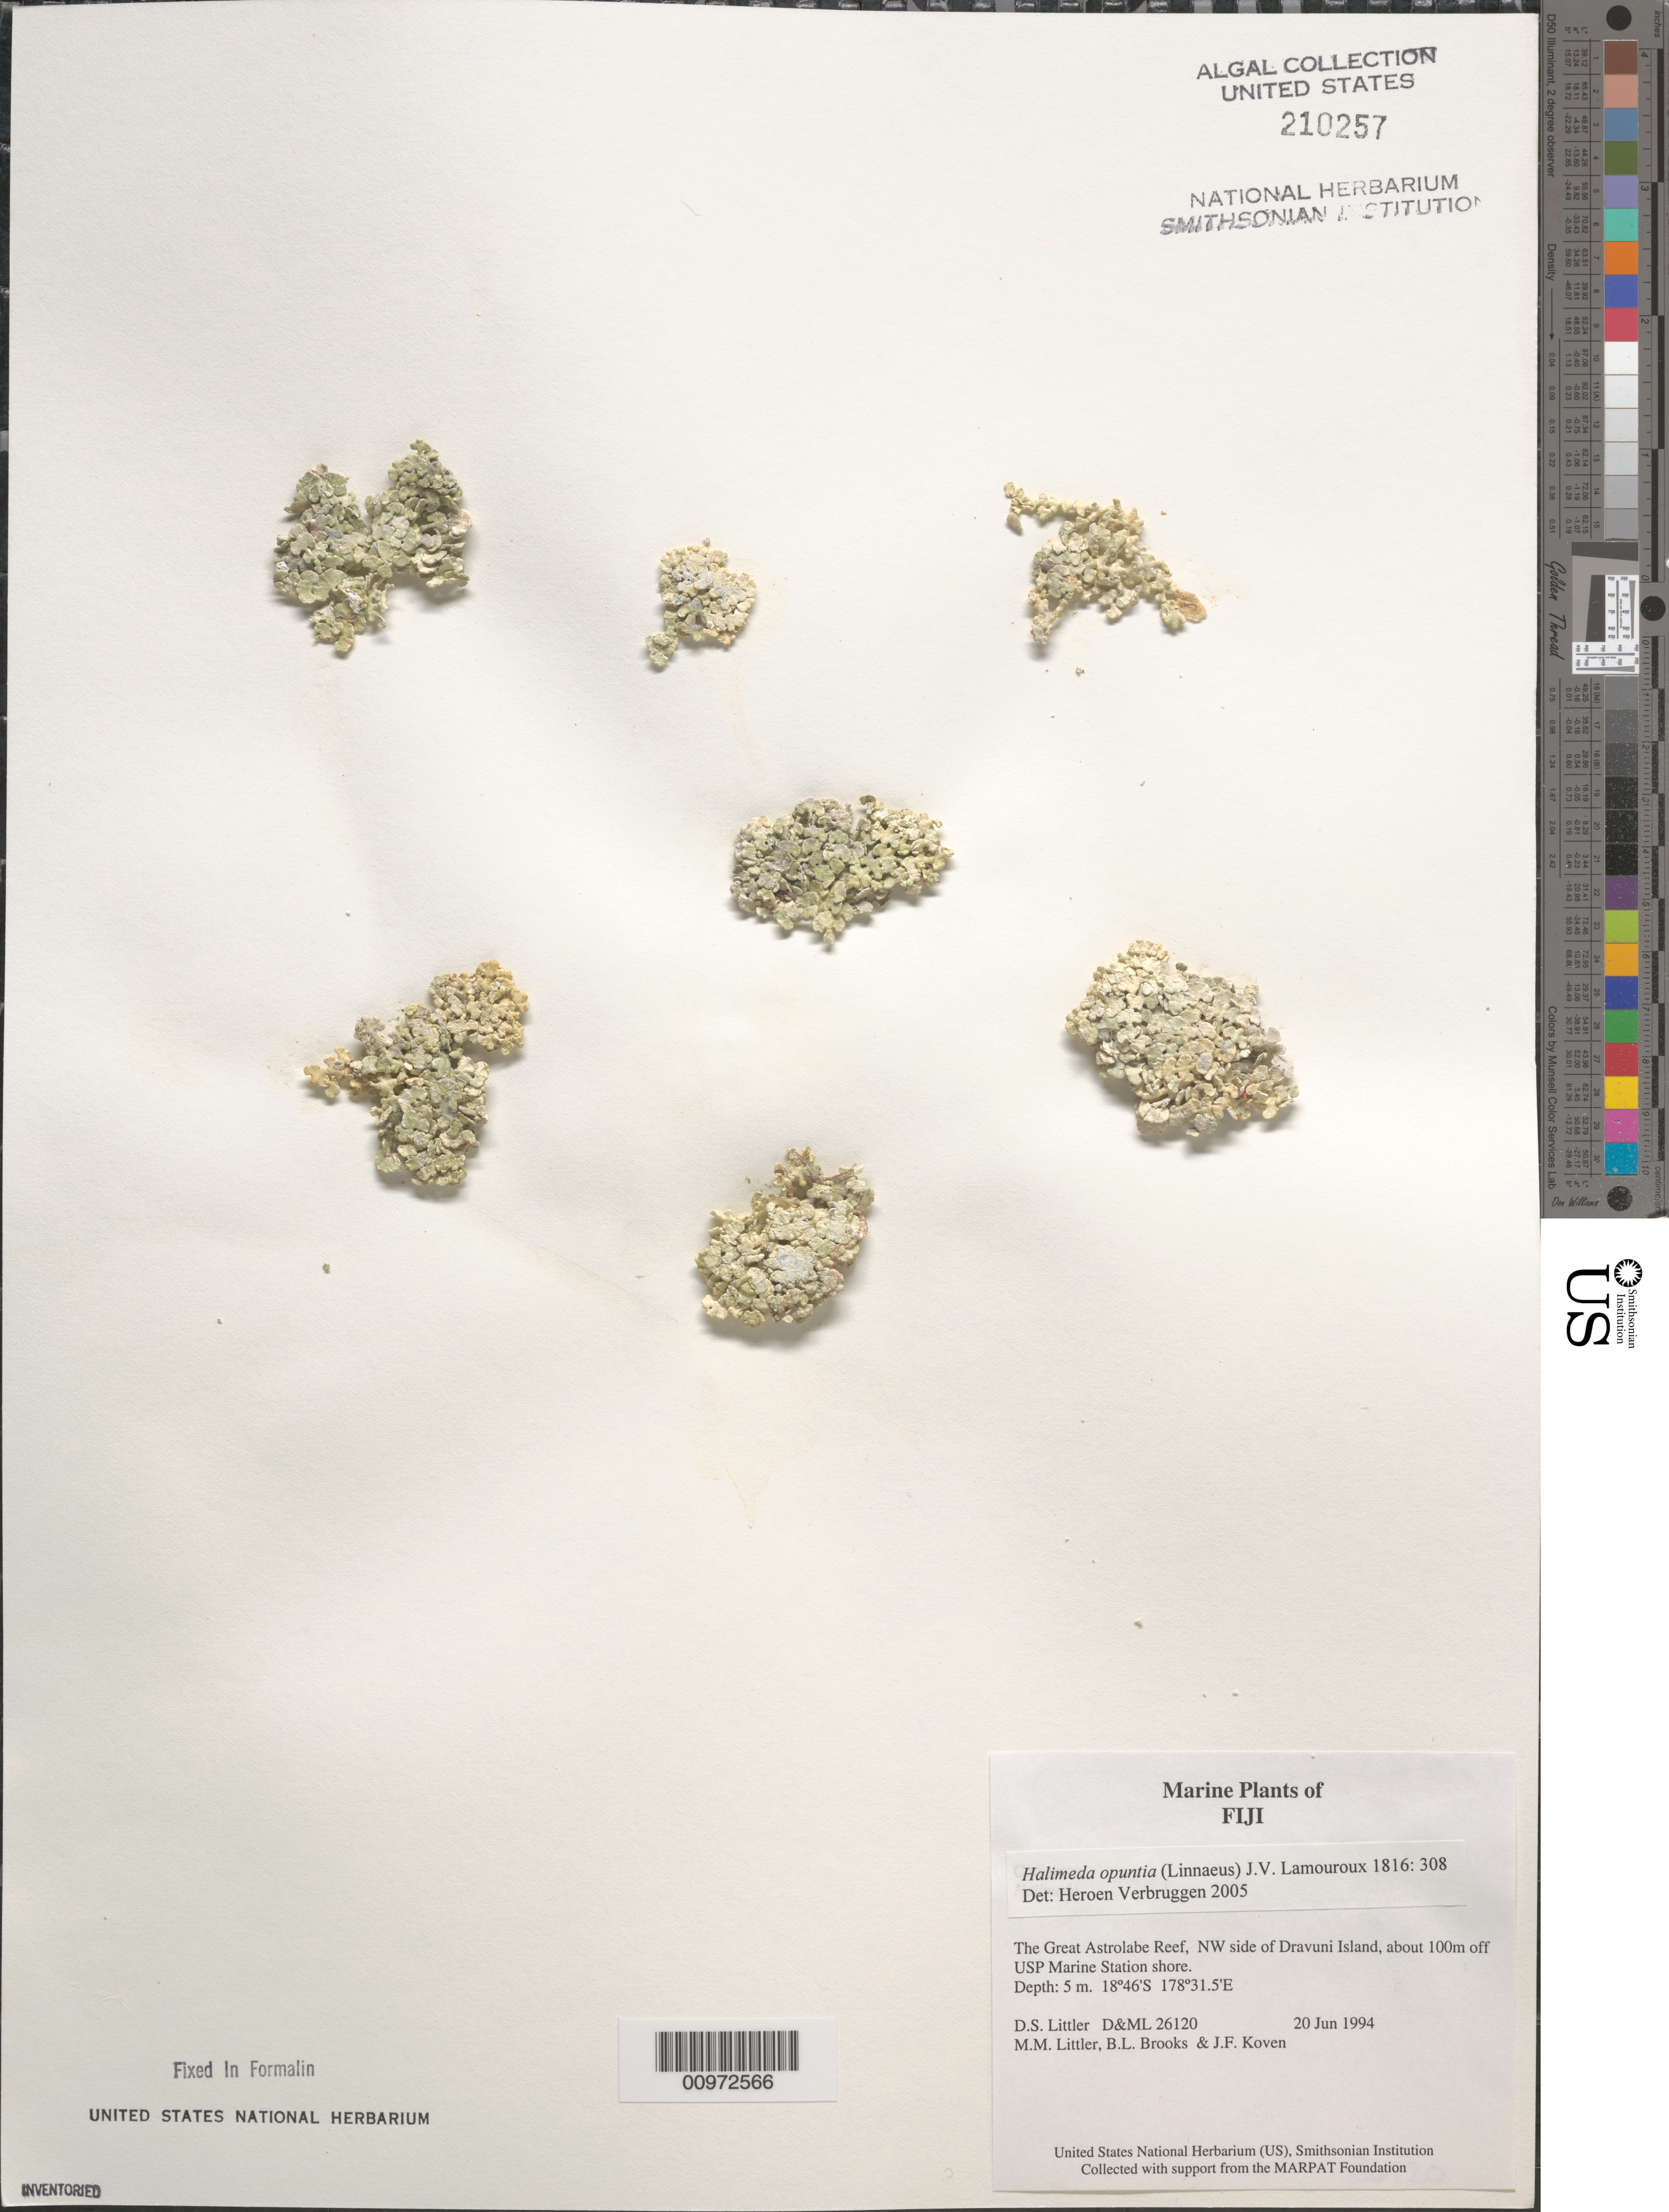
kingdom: Plantae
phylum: Chlorophyta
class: Ulvophyceae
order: Bryopsidales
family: Halimedaceae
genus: Halimeda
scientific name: Halimeda opuntia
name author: (L.) J.V.Lamouroux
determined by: Verbruggen, H.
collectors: D. S. Littler, M. M. Littler, B. Brooks & J. Koven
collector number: D&ML 26120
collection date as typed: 20 Jun 1994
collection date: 1994-06-20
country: Fiji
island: Dravuni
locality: Great Astrolabe Reef, ca. 100 meters off USP Marine Station shore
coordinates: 18 46'S, 178 31.5'E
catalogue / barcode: US 210257